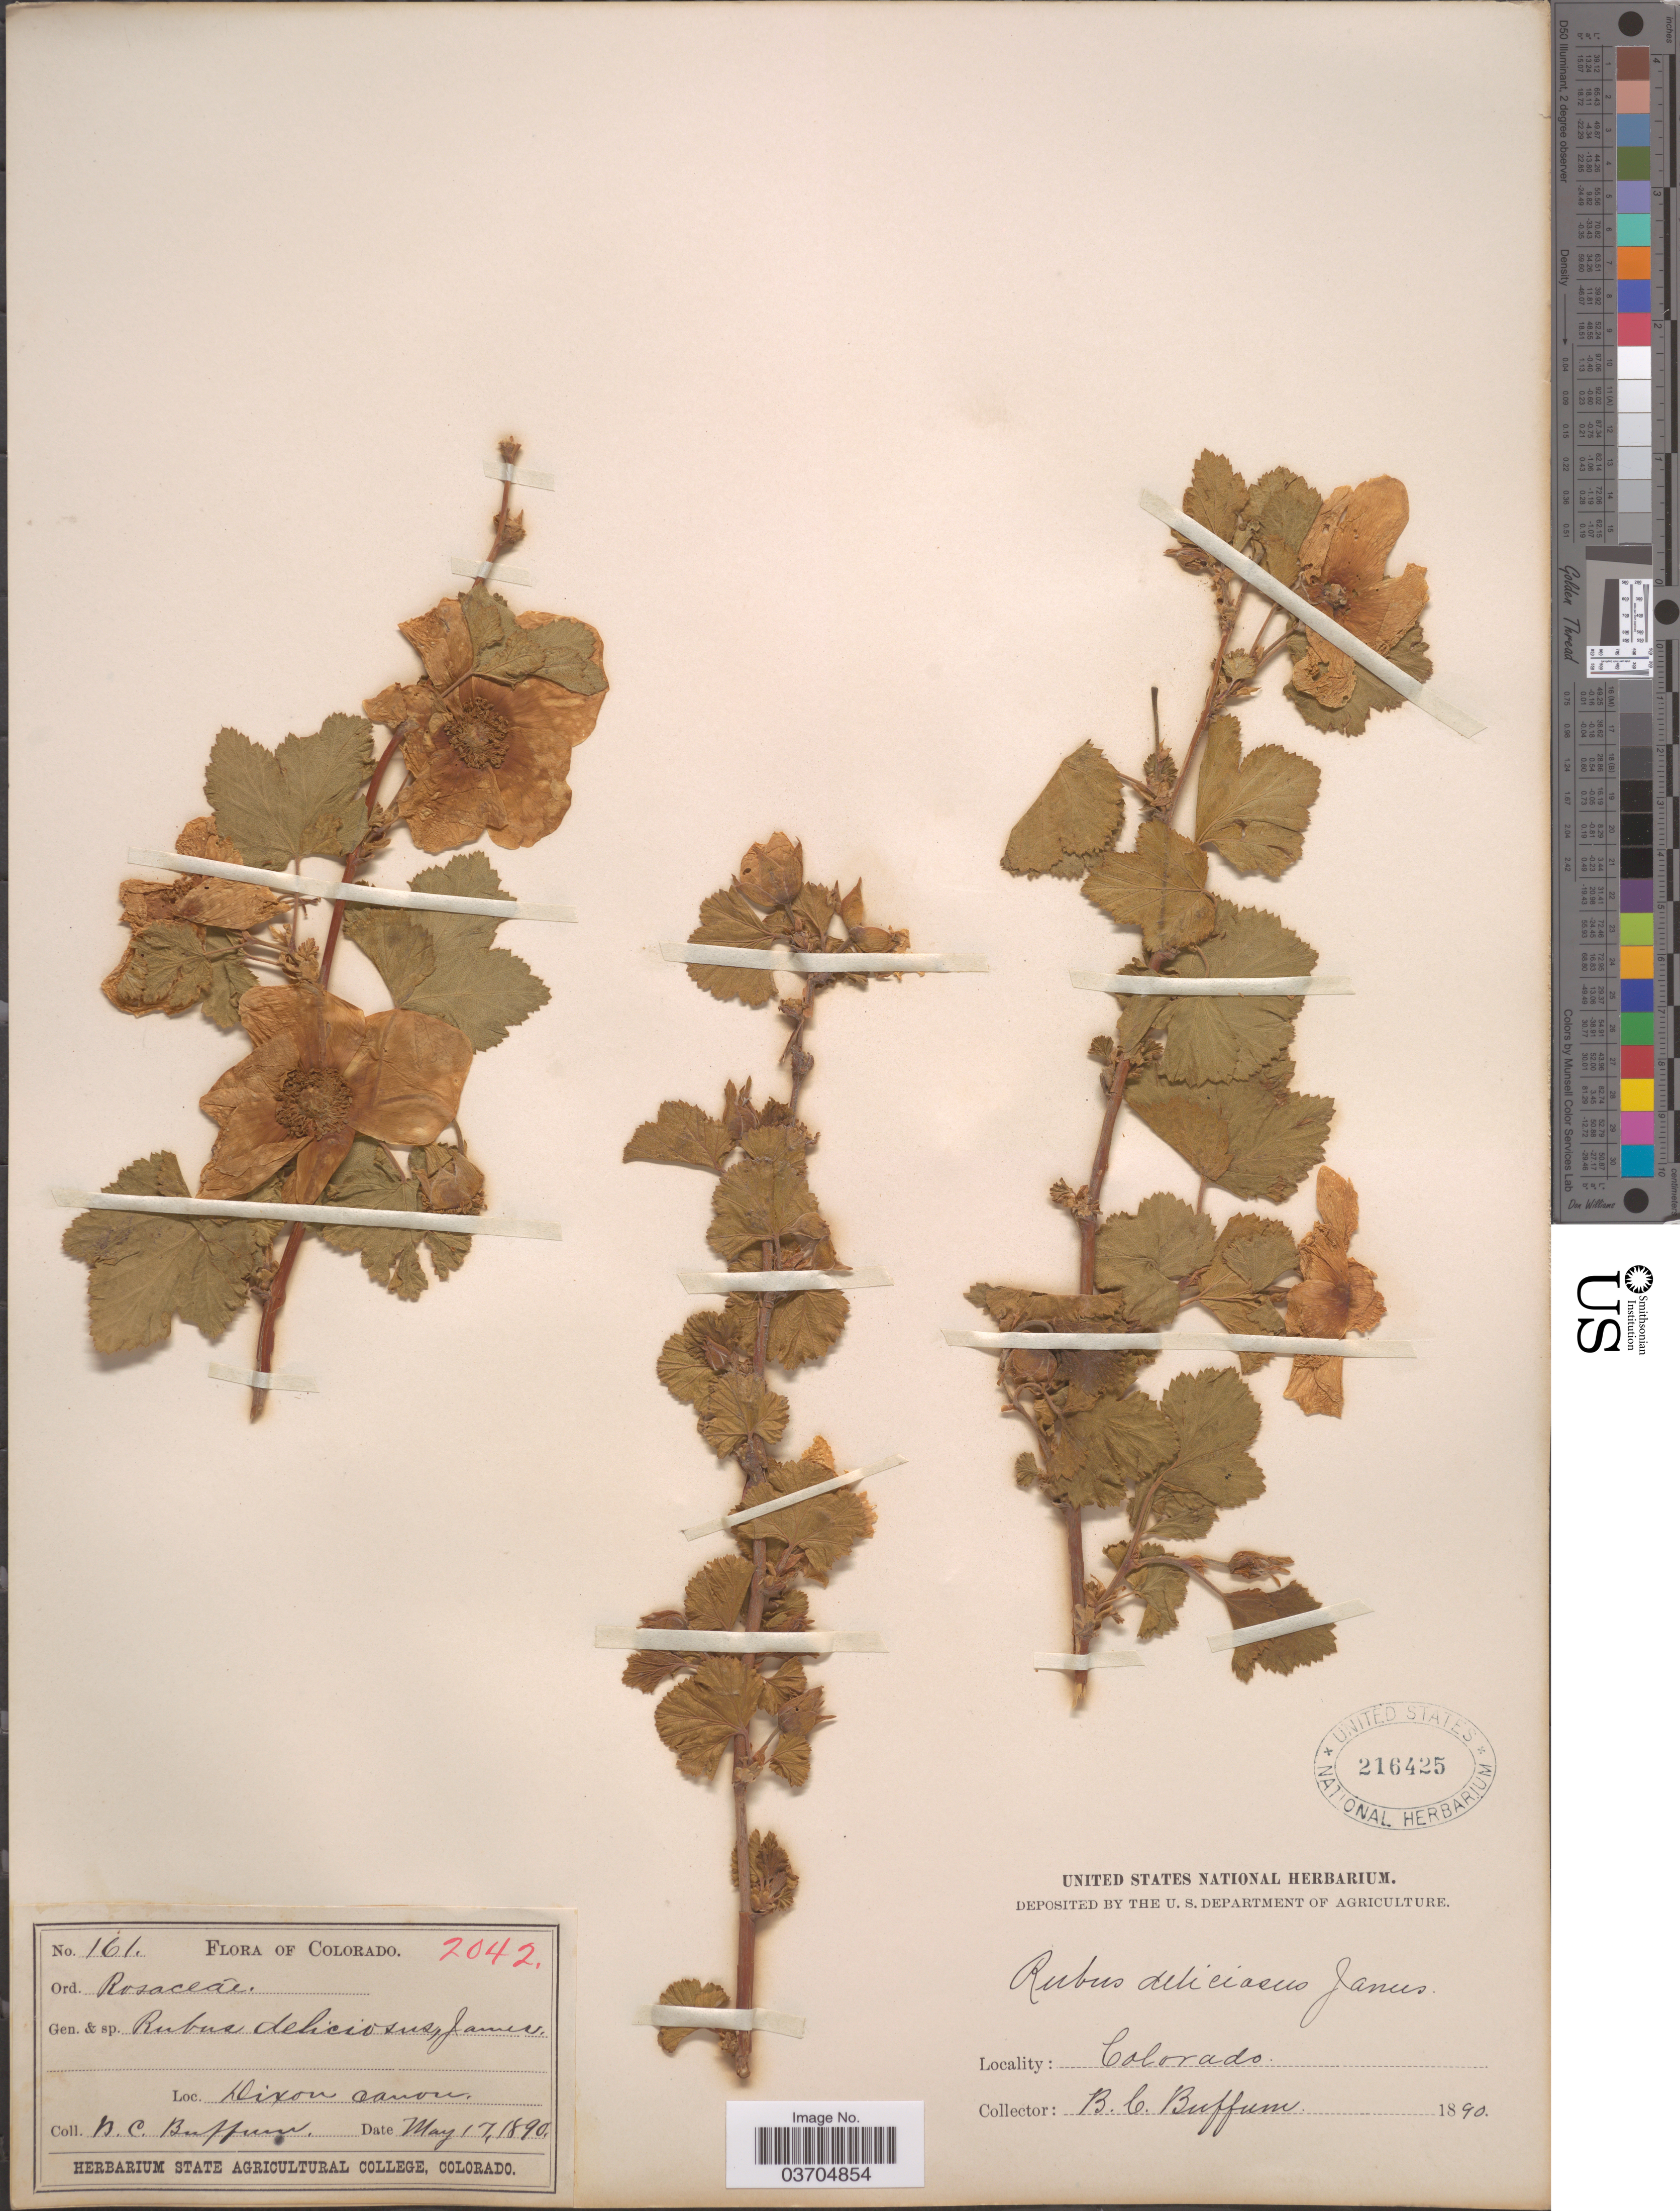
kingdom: Plantae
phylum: Tracheophyta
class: Magnoliopsida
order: Rosales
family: Rosaceae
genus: Rubus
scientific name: Rubus deliciosus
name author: Torr.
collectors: B. Buffum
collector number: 161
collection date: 1890-05-17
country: United States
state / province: Colorado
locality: Dixon canon.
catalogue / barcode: US 216425